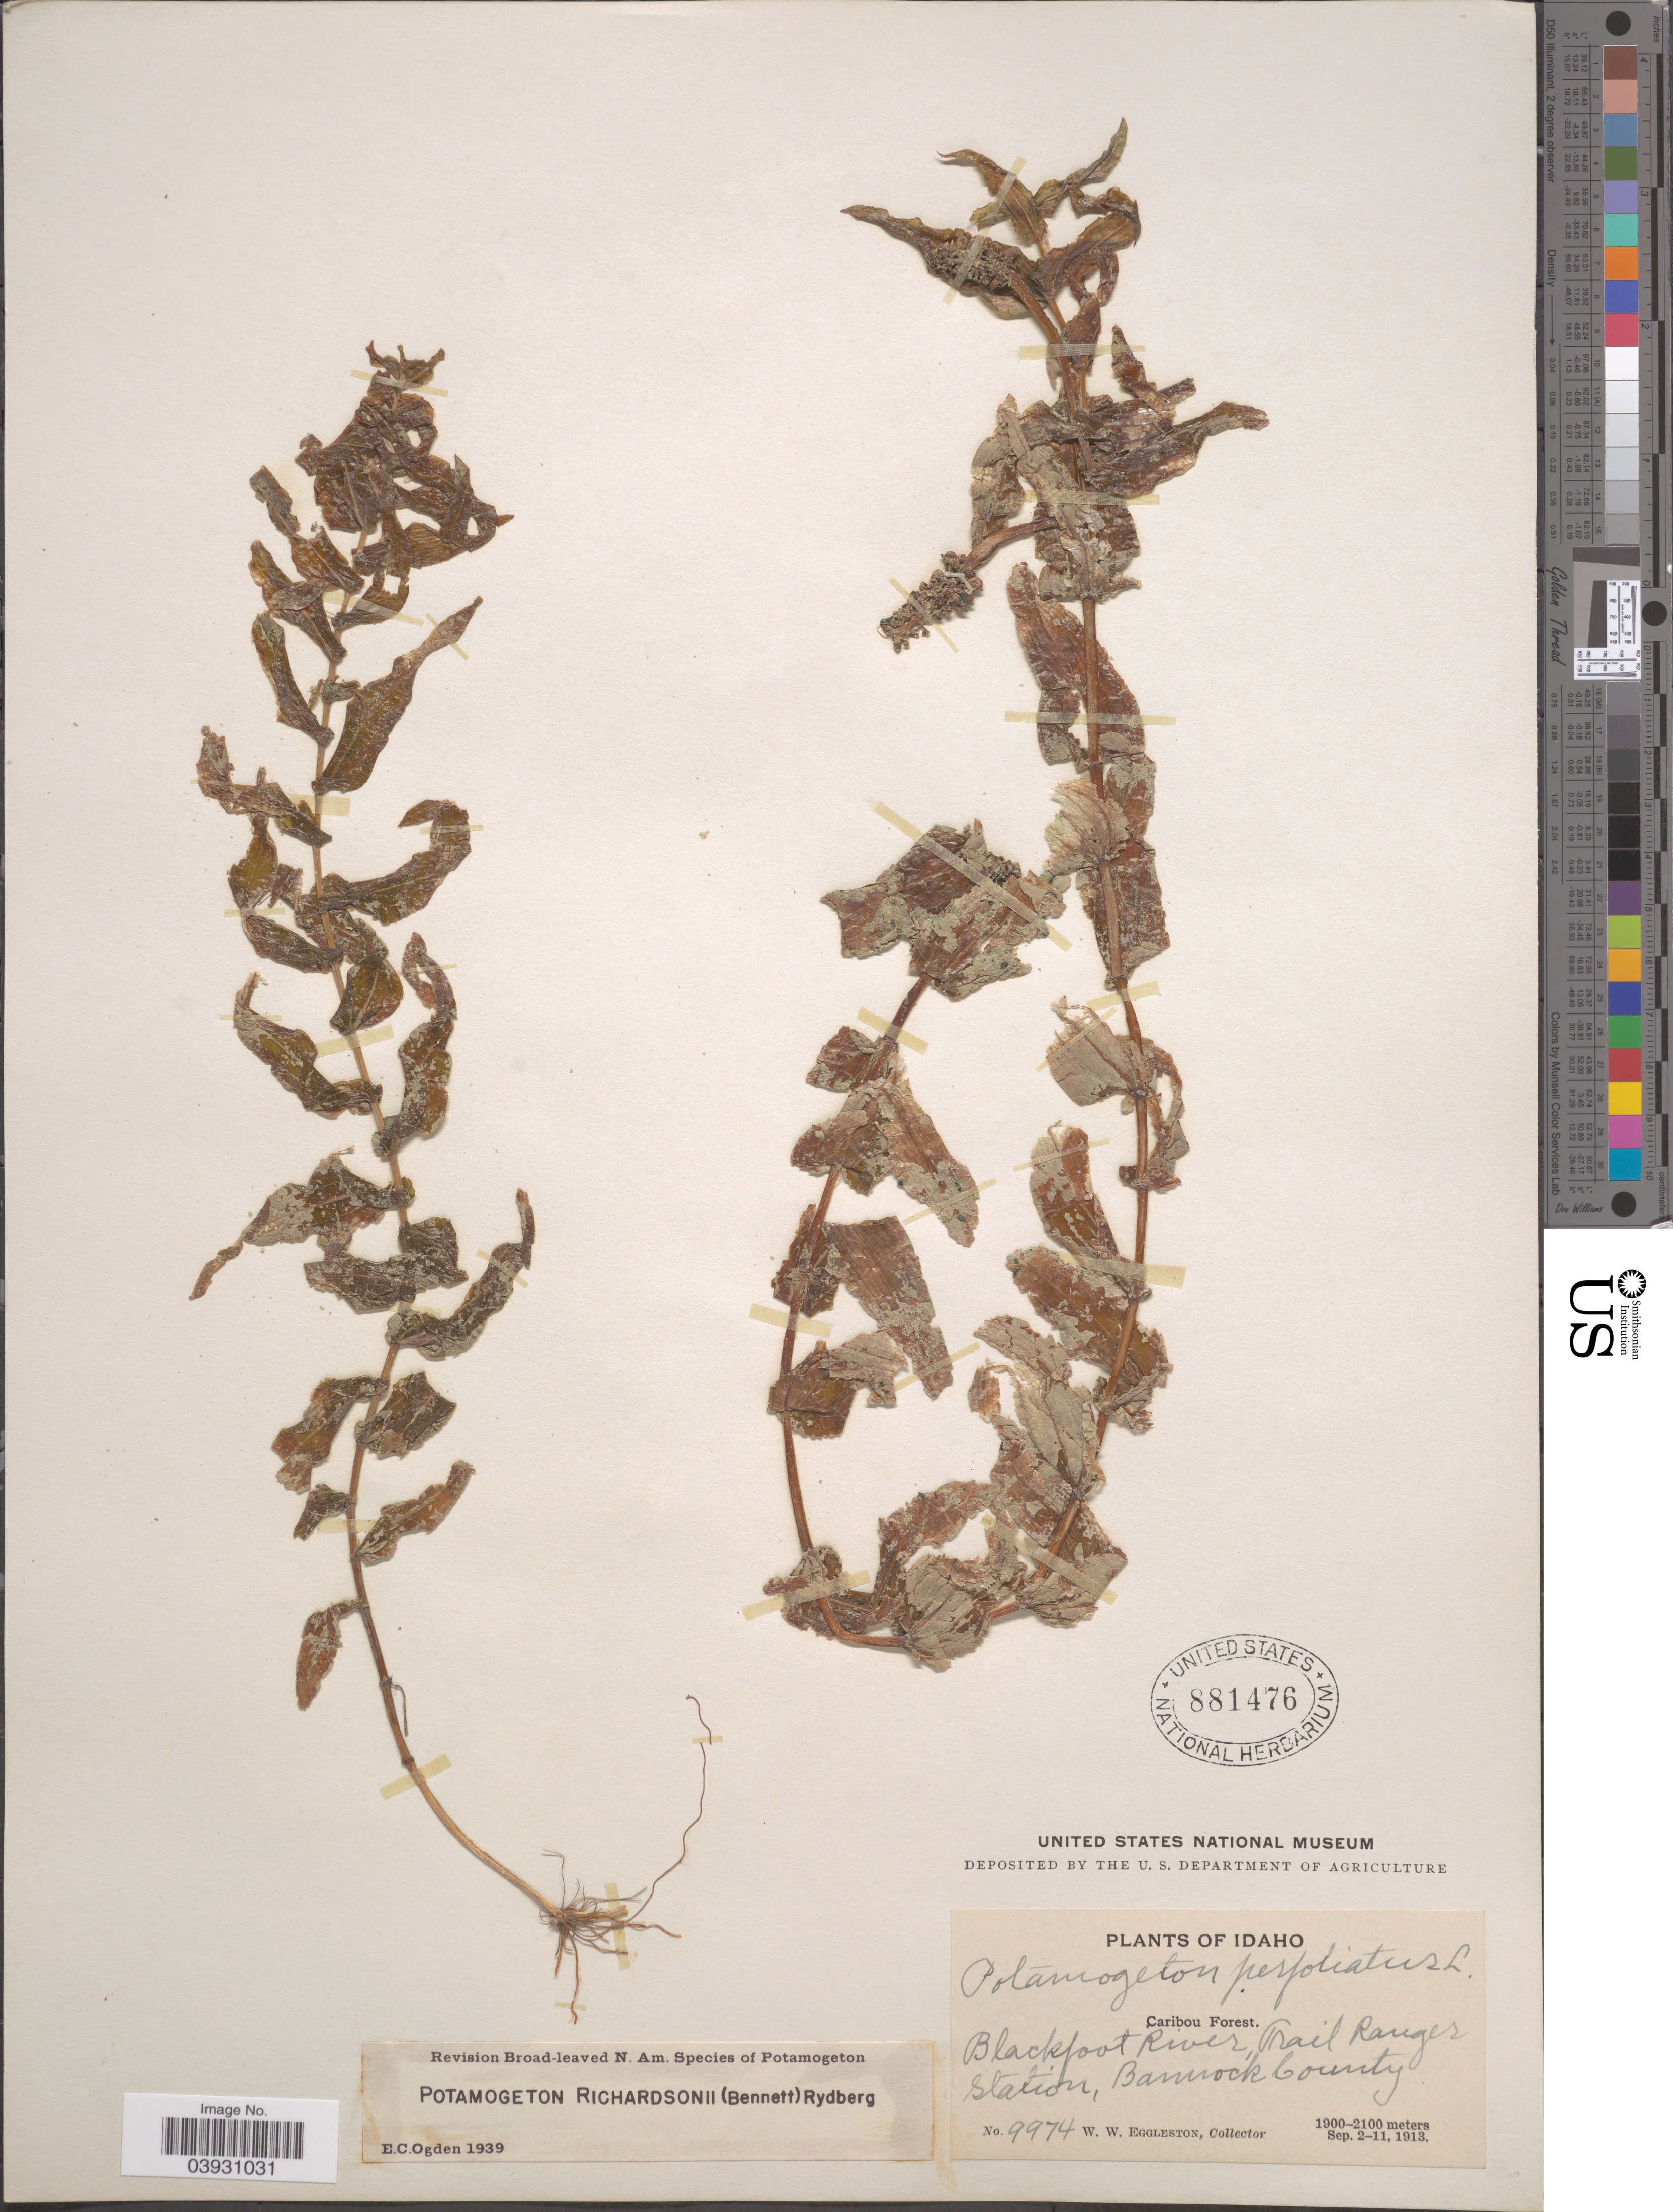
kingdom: Plantae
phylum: Tracheophyta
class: Liliopsida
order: Alismatales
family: Potamogetonaceae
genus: Potamogeton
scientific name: Potamogeton richardsonii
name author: (A.W. Benn.) Rydb.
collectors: W. W. Eggleston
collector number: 9974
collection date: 1913-09-02/1913-09-11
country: United States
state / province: Idaho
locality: Caribou Forest. Blackfoot River, Trail Ranger Station, Bannock County.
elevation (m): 1900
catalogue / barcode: US 881476